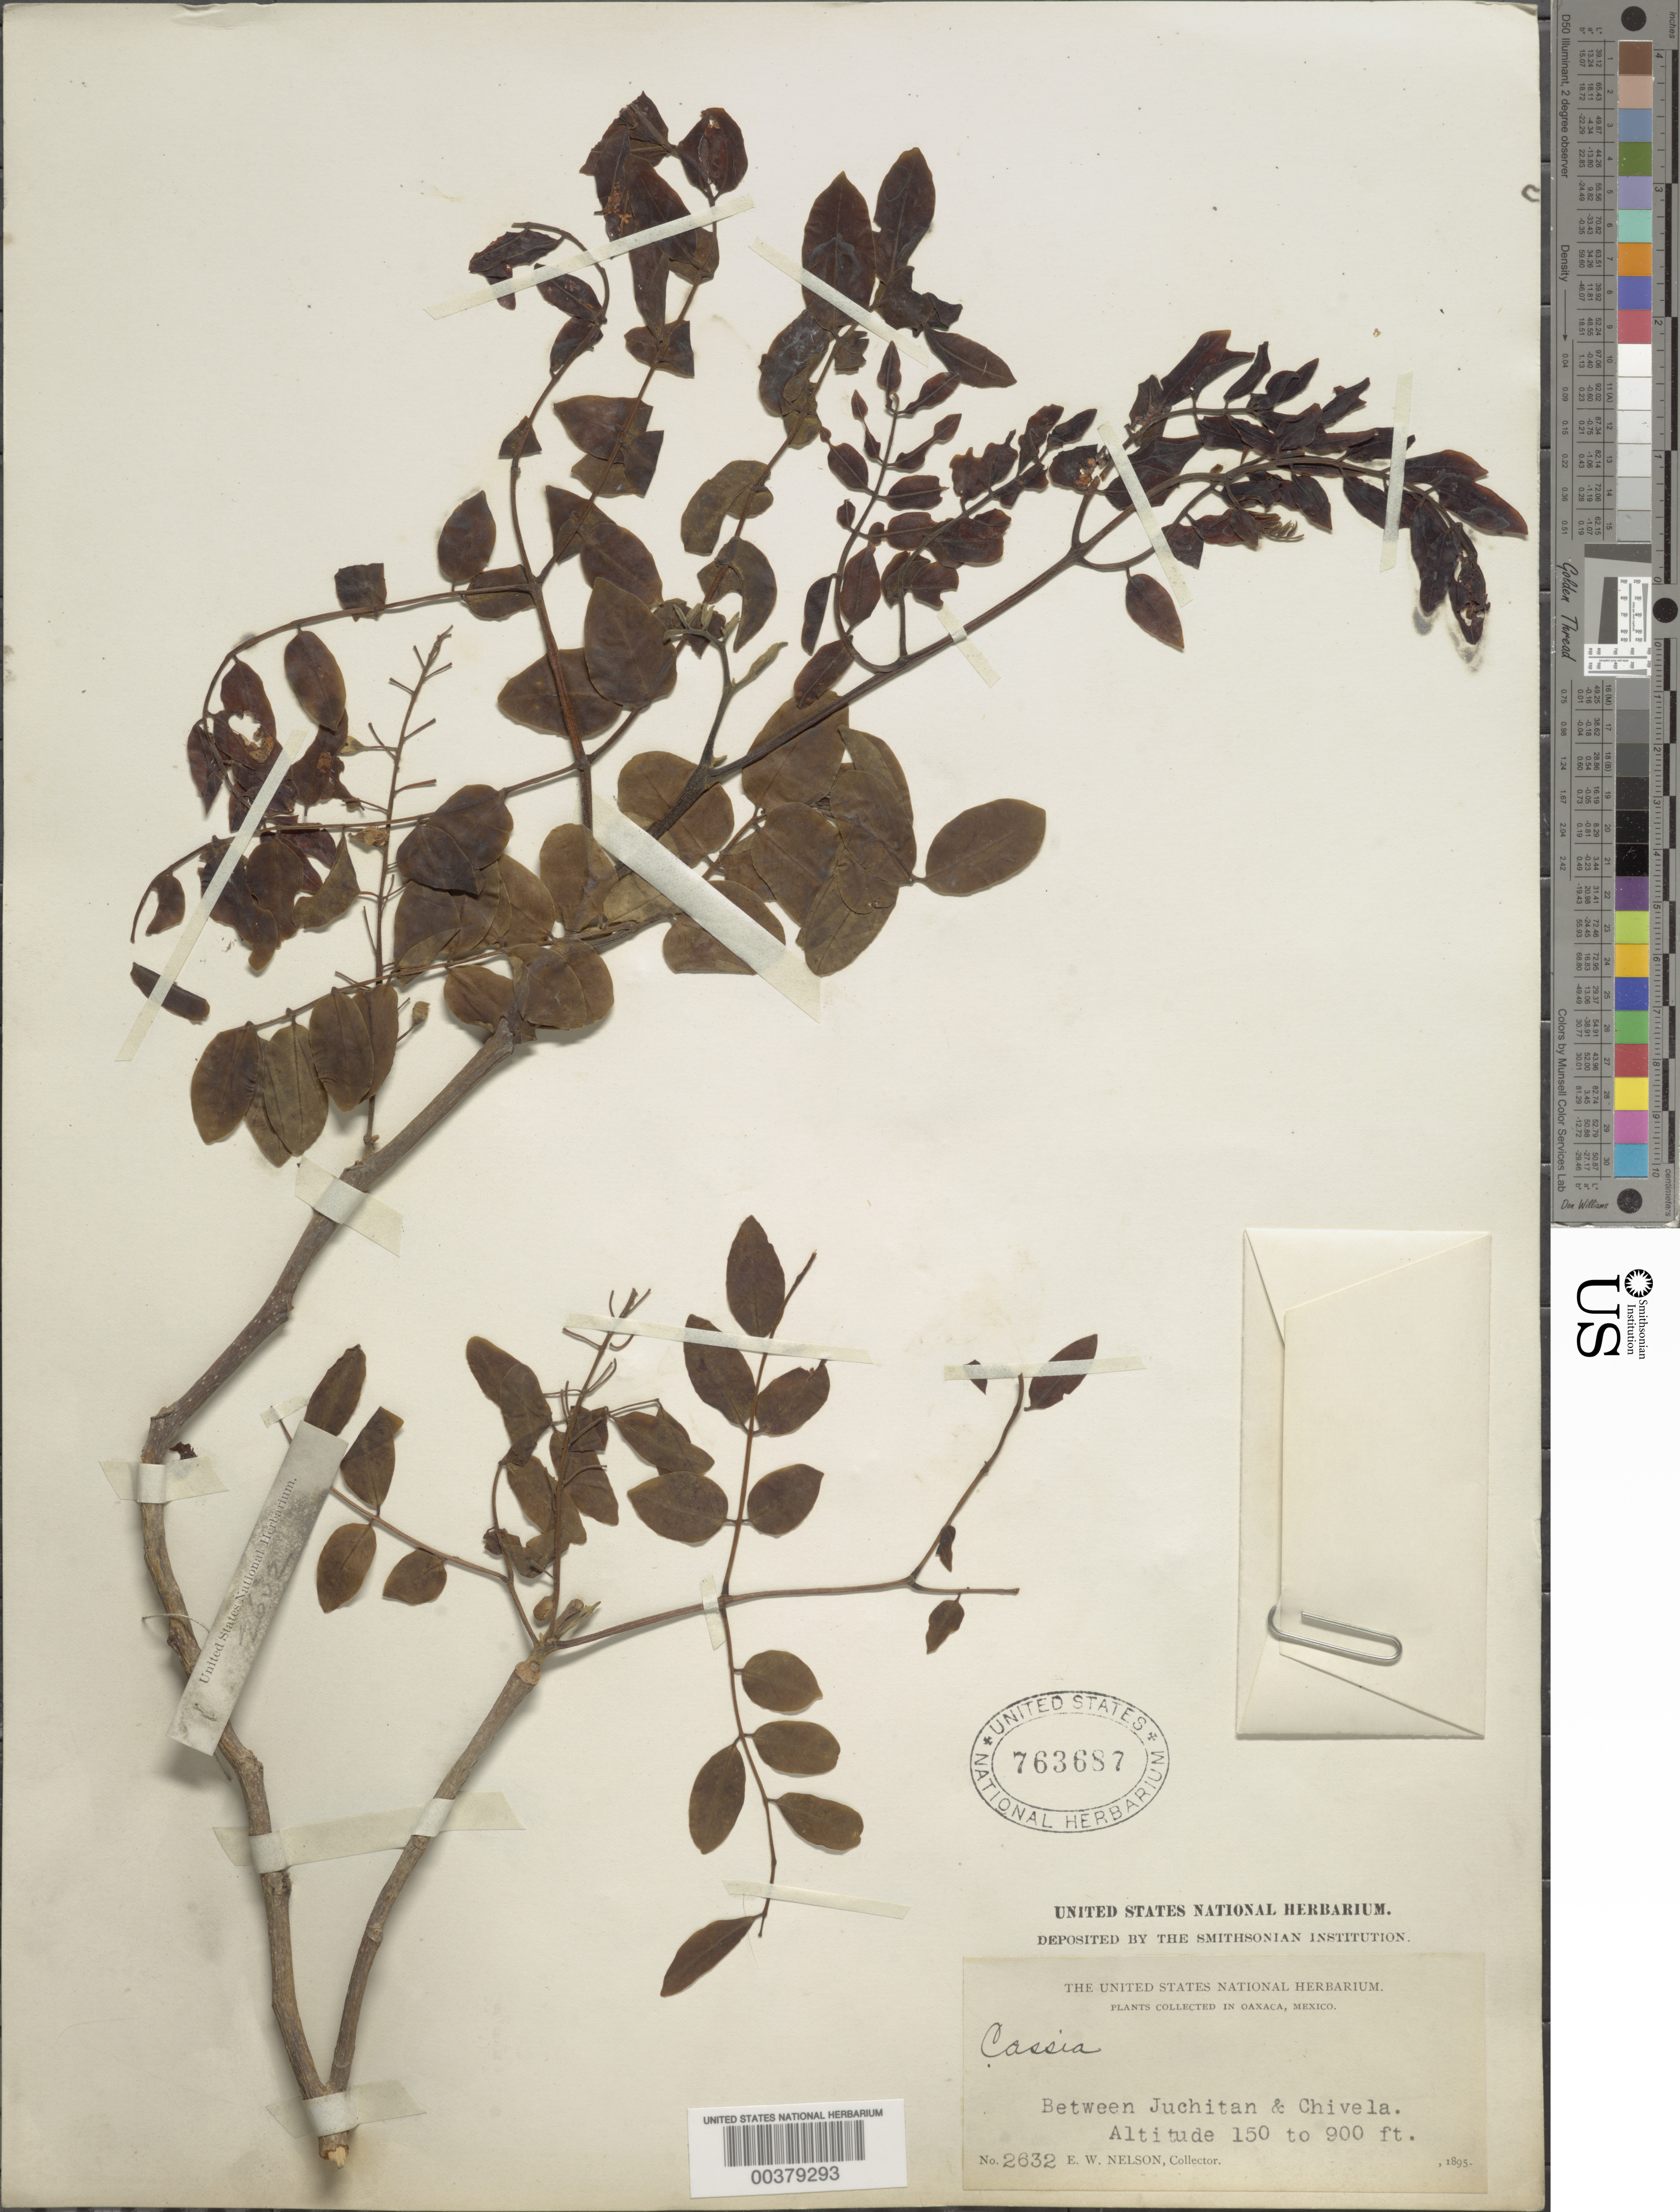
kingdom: Plantae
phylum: Tracheophyta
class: Magnoliopsida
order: Fabales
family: Fabaceae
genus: Caesalpinia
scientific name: Caesalpinia sp.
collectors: E. W. Nelson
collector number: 2632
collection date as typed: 1895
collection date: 1895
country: Mexico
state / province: Oaxaca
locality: Between Juchitan and chivela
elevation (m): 46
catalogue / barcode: US 763687